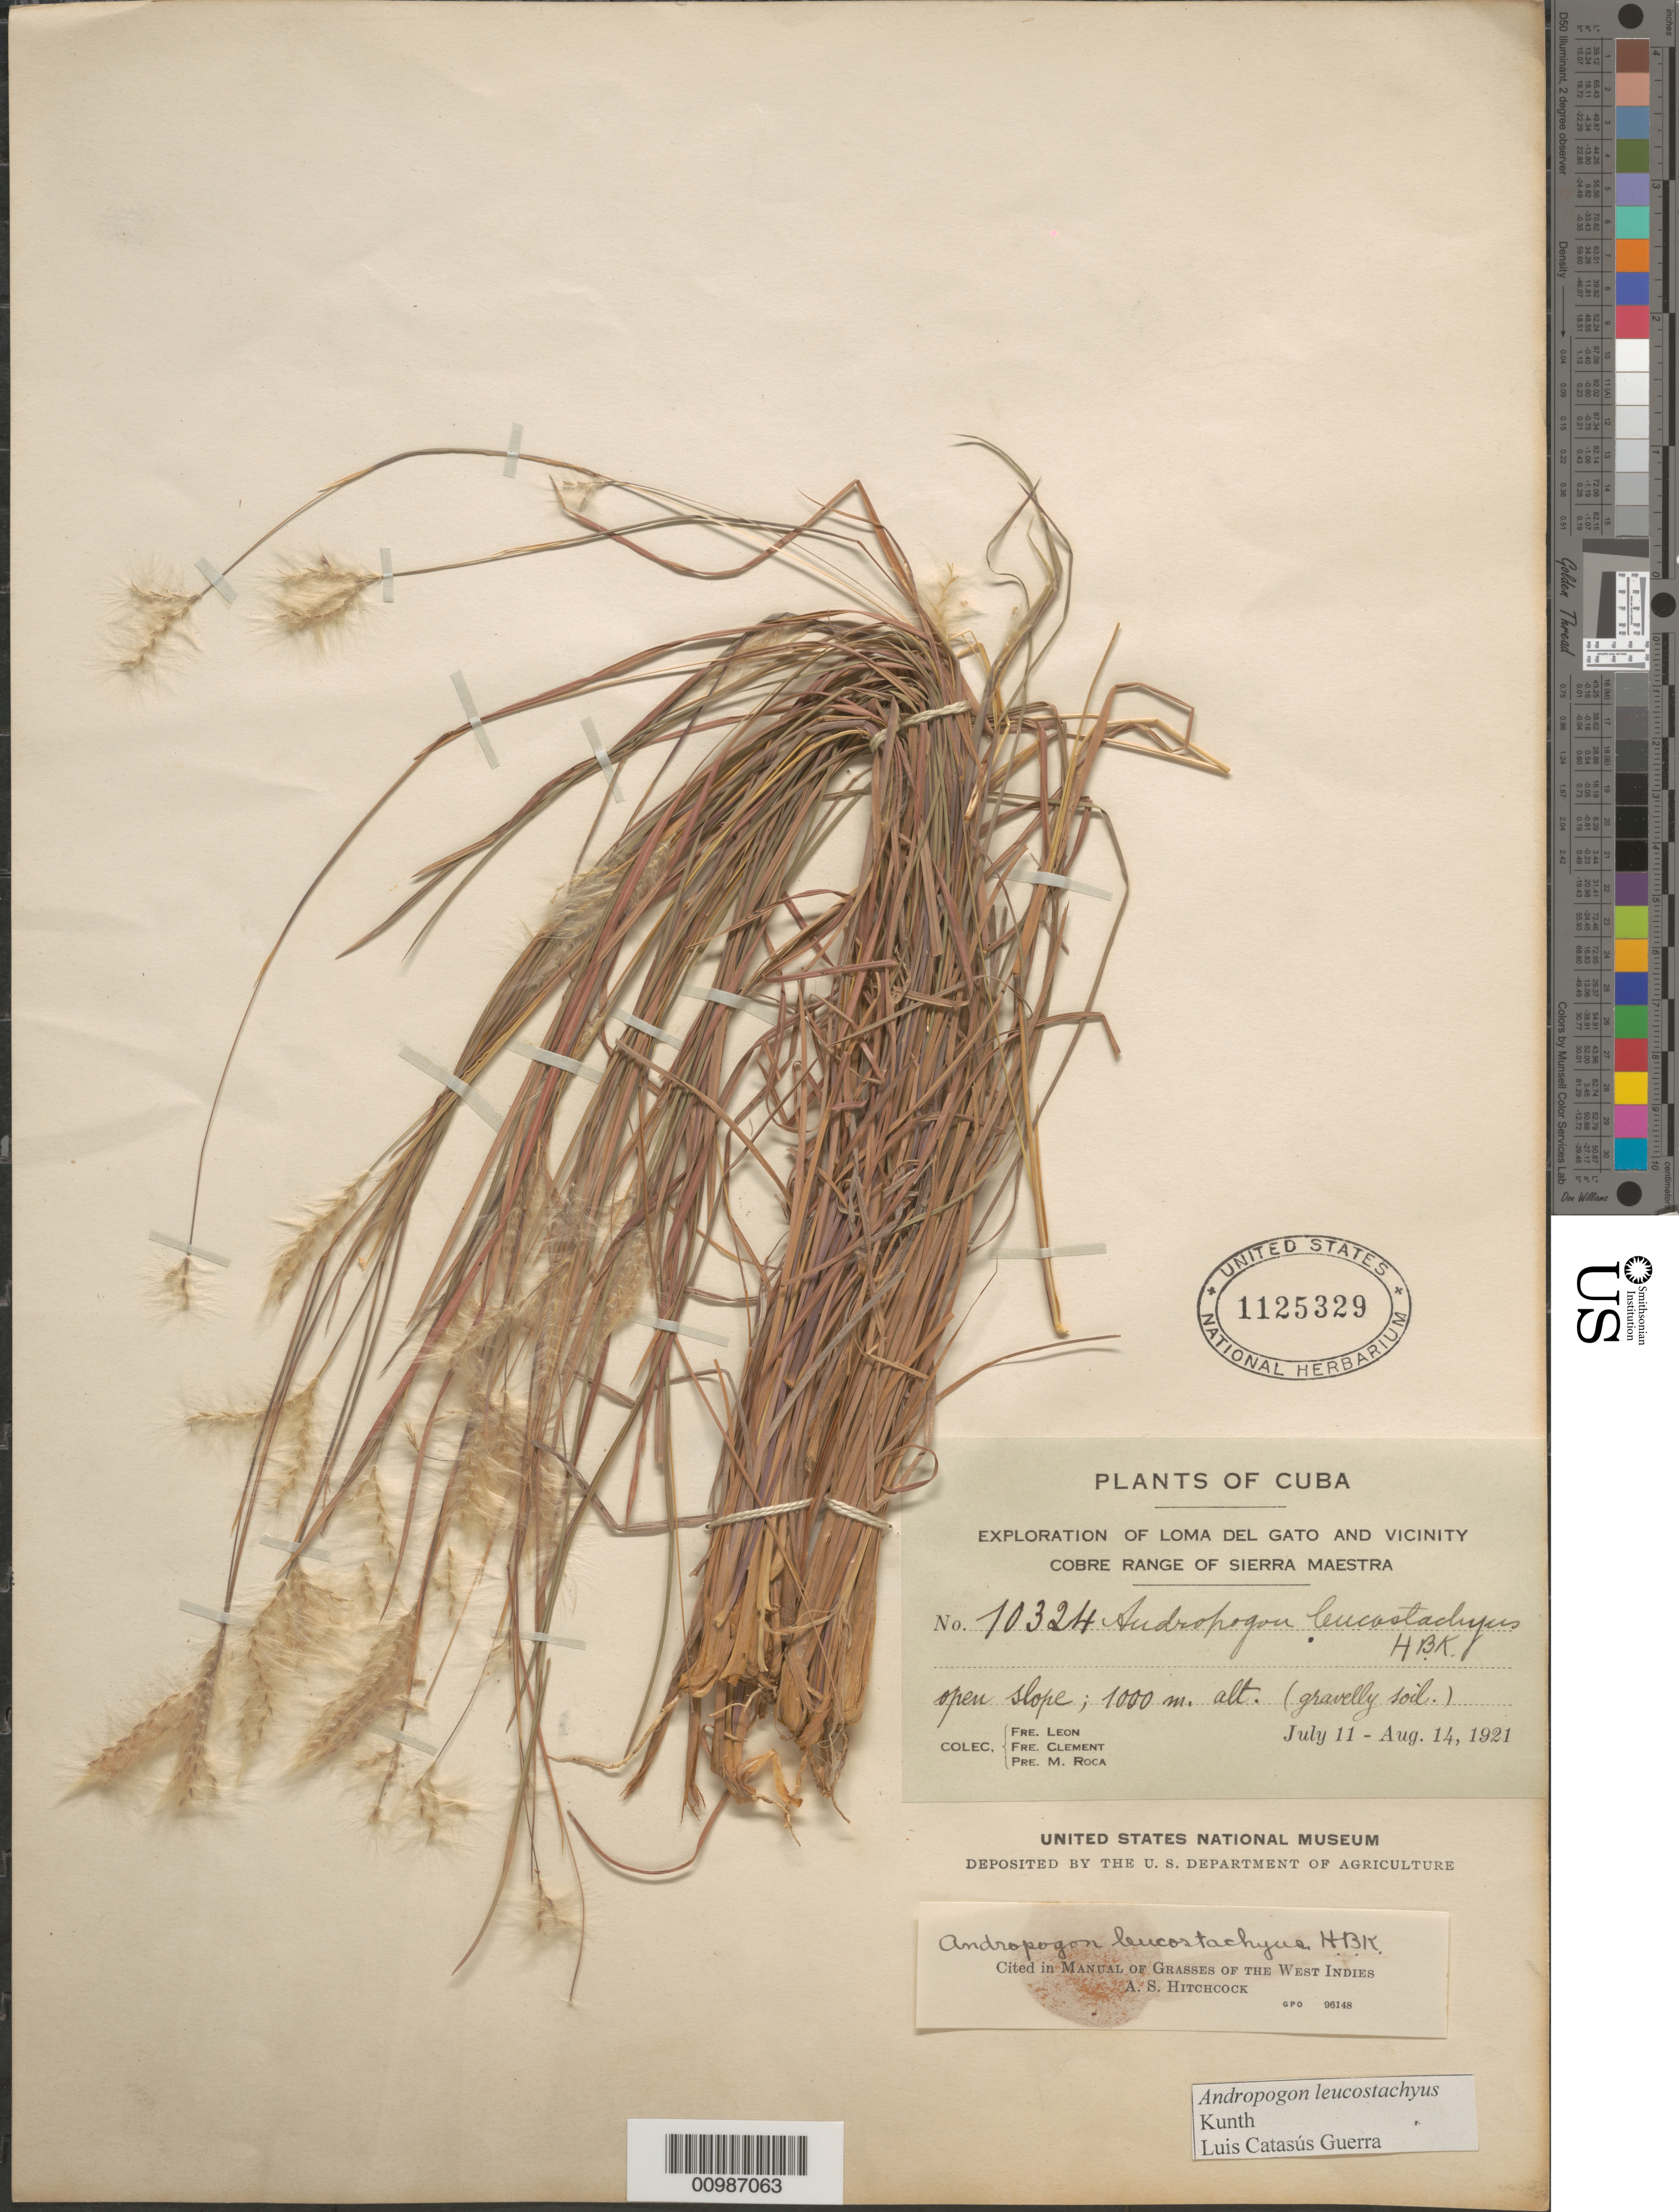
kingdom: Plantae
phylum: Tracheophyta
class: Liliopsida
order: Poales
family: Poaceae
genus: Andropogon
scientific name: Andropogon leucostachyus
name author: Kunth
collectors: Bro. León, B. Clement & M. Roca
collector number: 10324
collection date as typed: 11 Jul 1921 to14 Aug 1921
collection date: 1921-07-11/1921-08-14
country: Cuba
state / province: Santiago de Cuba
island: Cuba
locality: near Loma del Gato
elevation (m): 1000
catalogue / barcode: US 1125329